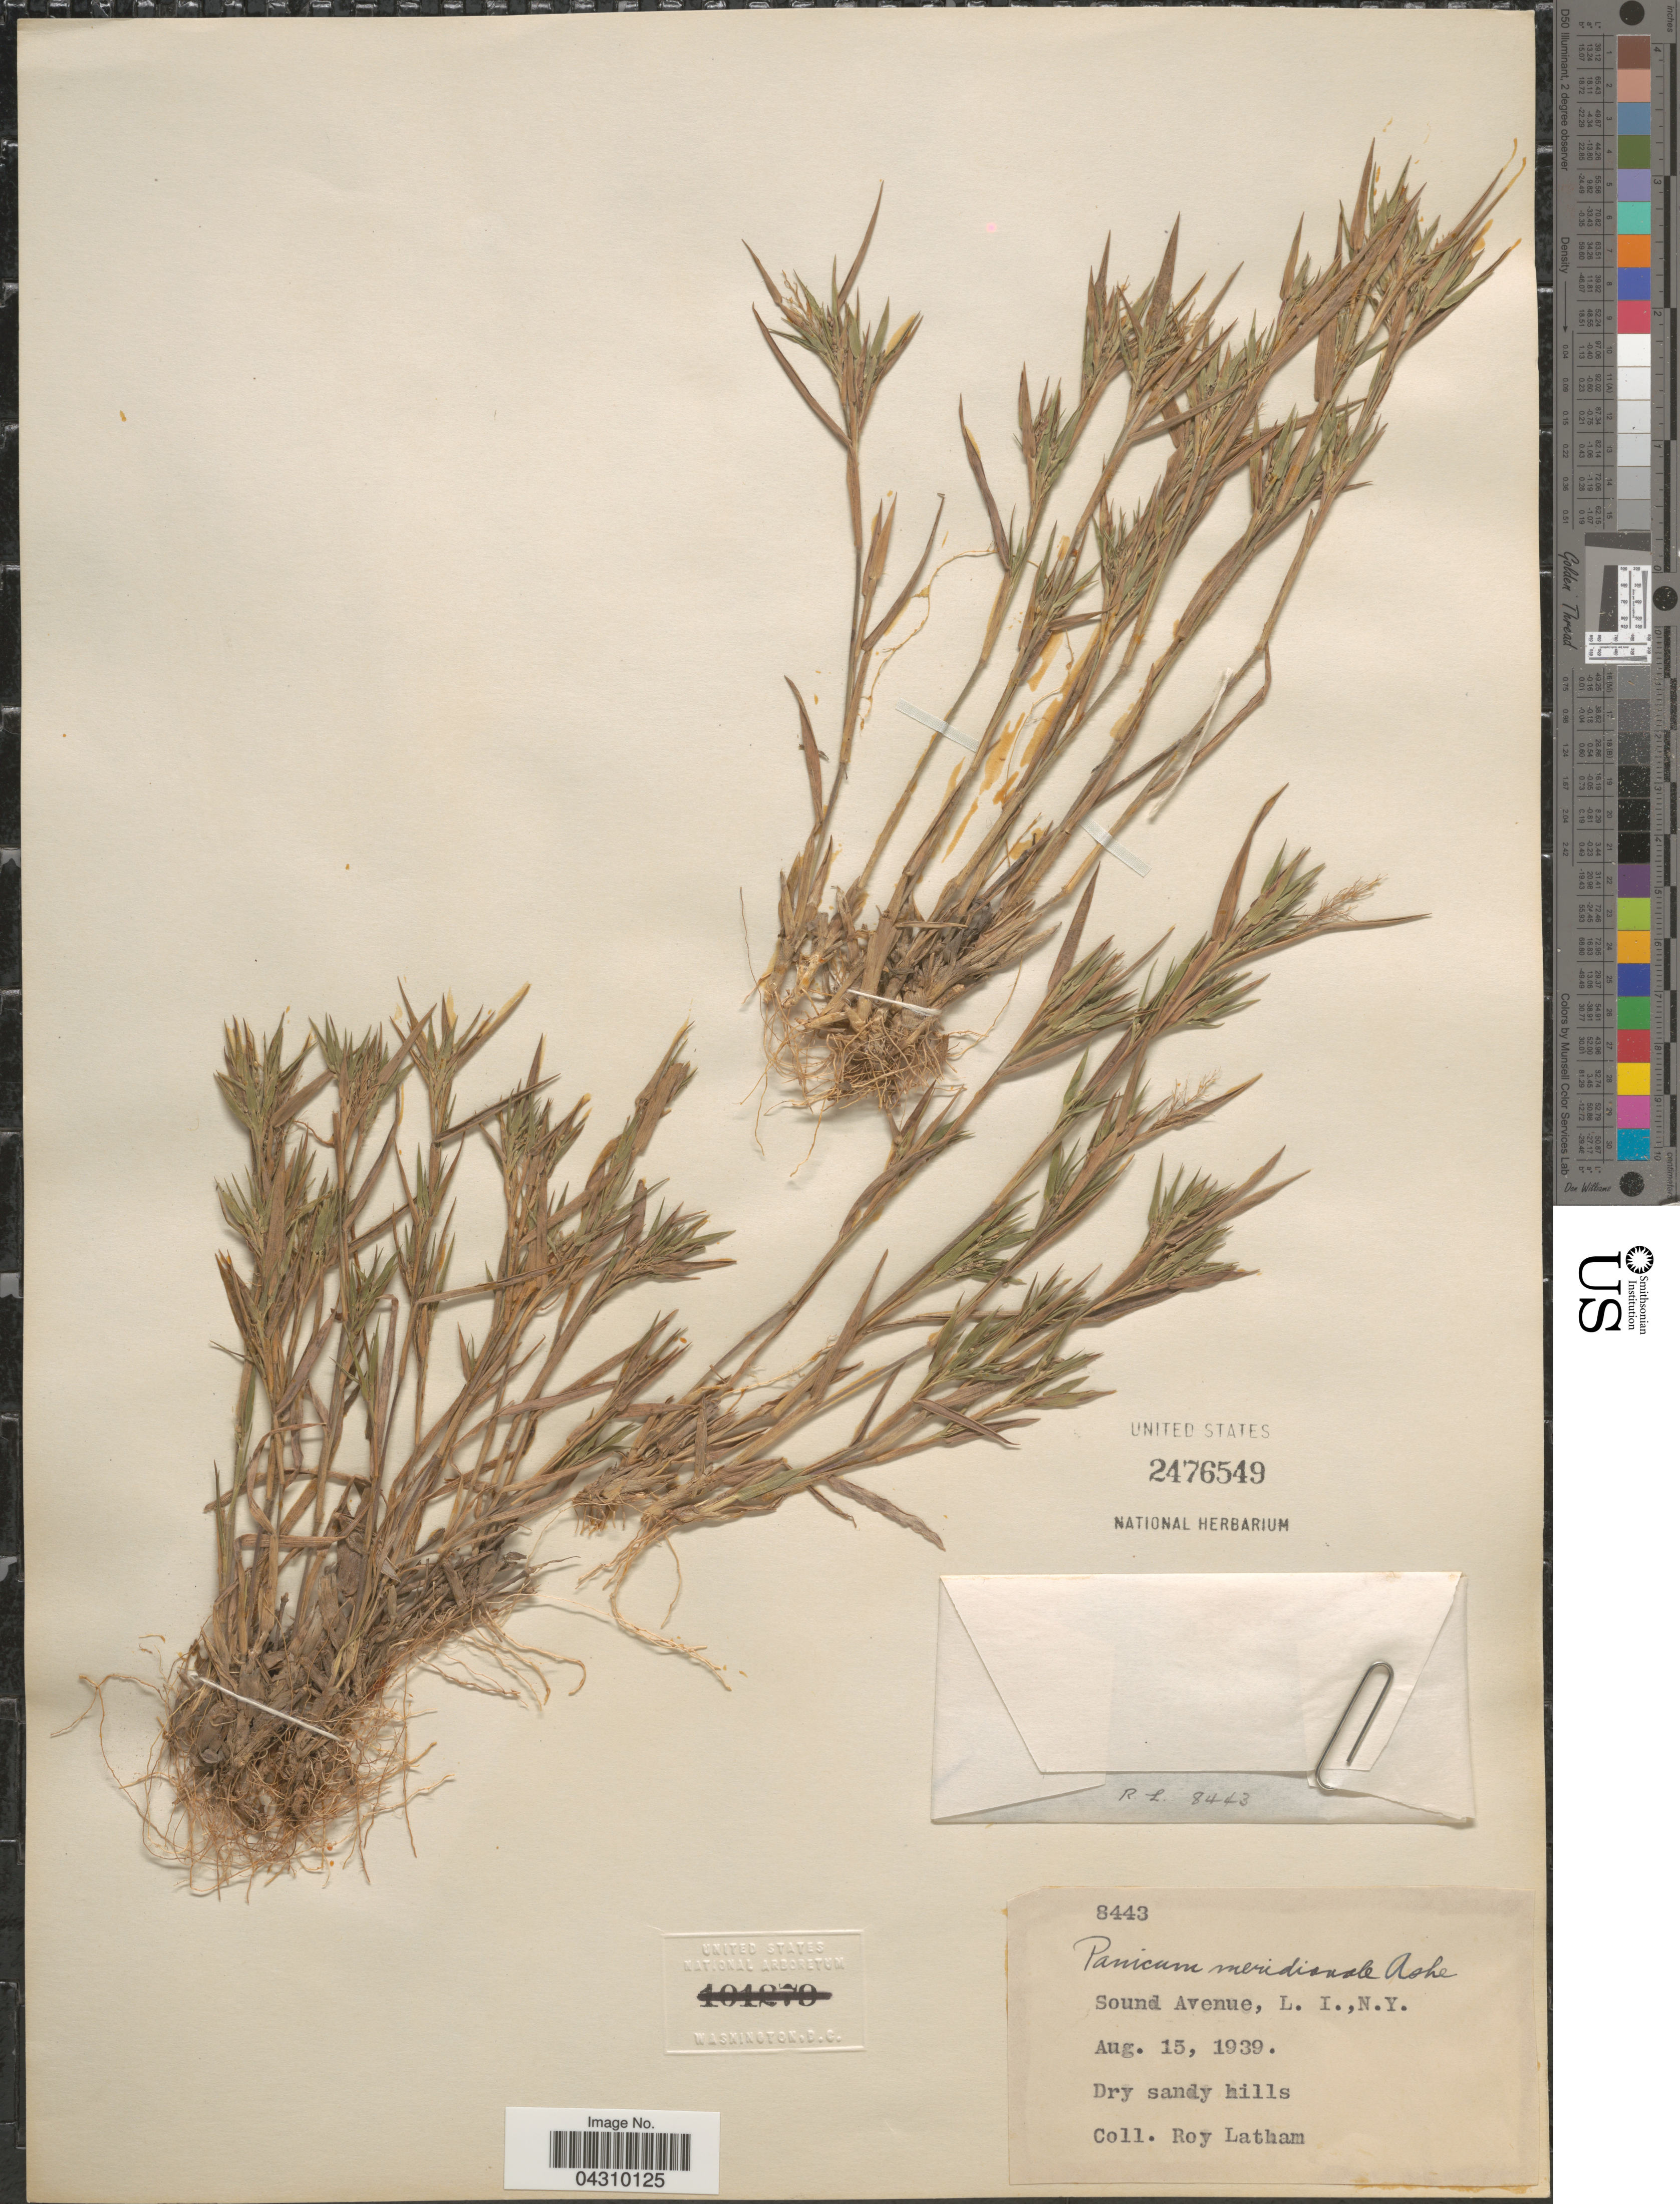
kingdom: Plantae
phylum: Tracheophyta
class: Liliopsida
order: Poales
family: Poaceae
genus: Dichanthelium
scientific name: Dichanthelium acuminatum var. acuminatum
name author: (Sw.) Gould & C.A. Clark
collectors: R. Latham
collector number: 8443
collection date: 1939-08-15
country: United States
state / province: New York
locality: Sound Avenue, L. I.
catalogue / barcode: US 2476549